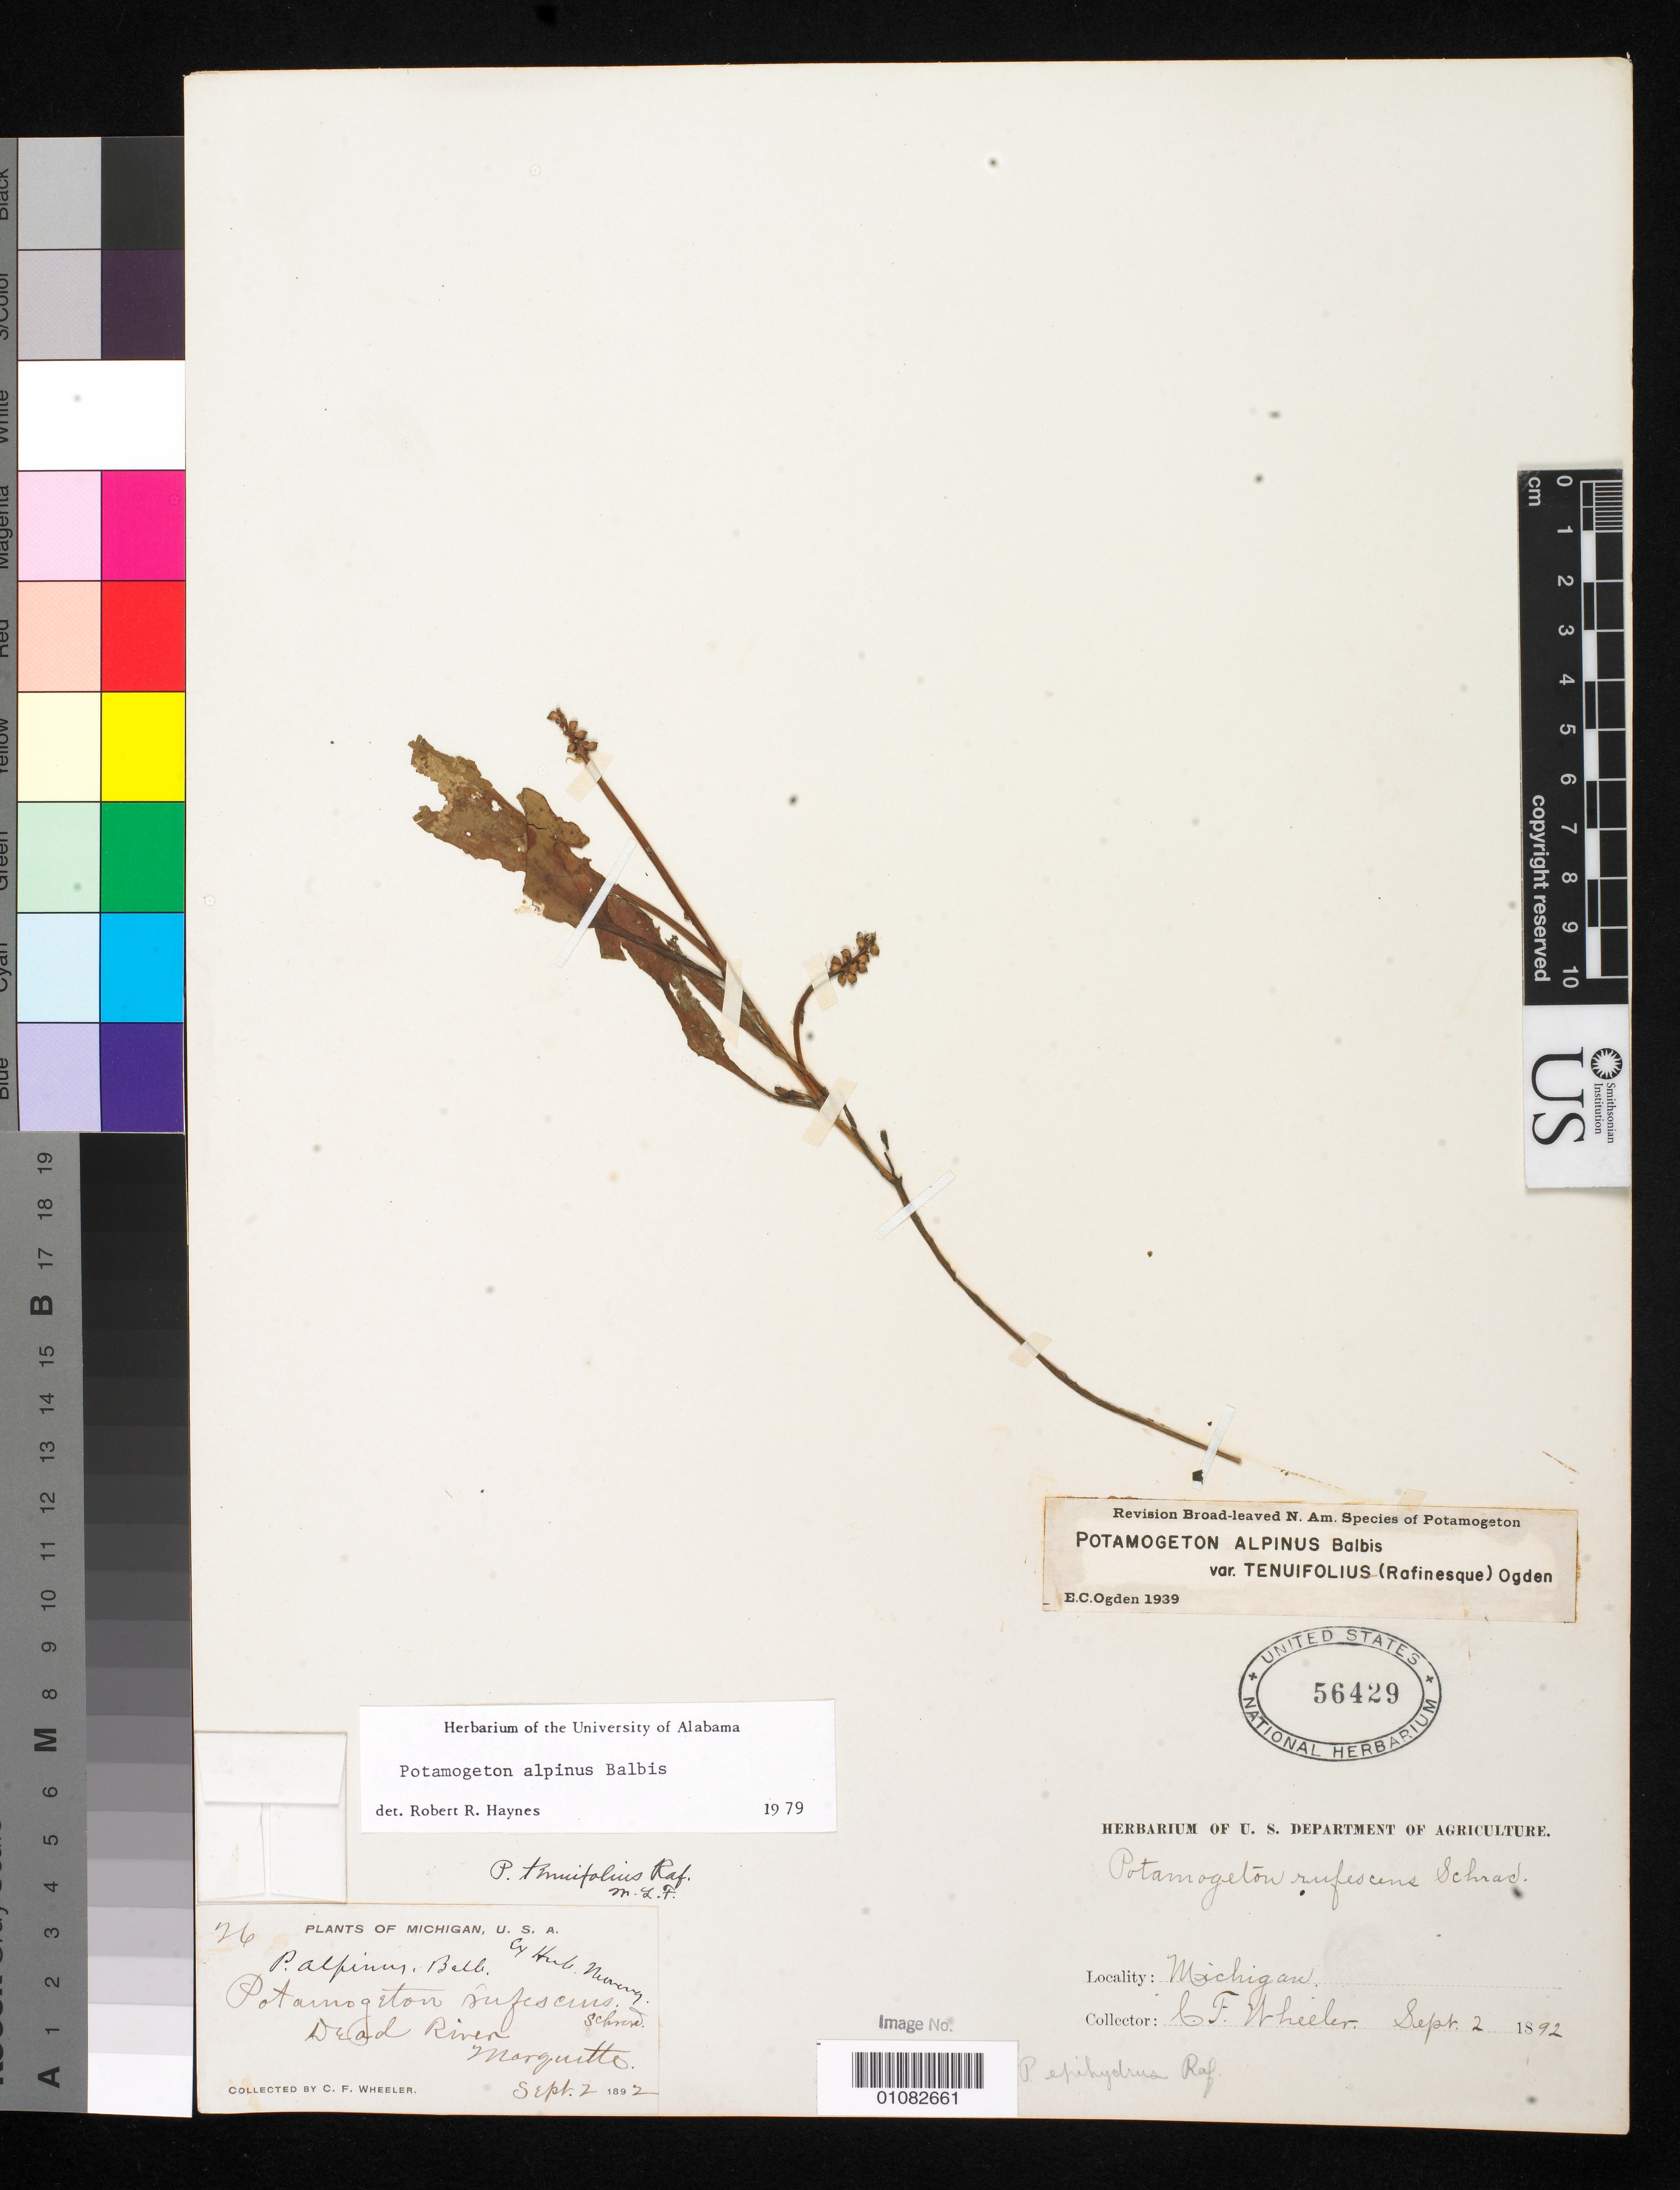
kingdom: Plantae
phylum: Tracheophyta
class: Liliopsida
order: Alismatales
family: Potamogetonaceae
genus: Potamogeton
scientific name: Potamogeton alpinus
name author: Balb.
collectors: C. Wheeler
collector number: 26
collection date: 1892-09-02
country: United States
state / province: Michigan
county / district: Marquette County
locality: Dead River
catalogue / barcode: US 56429